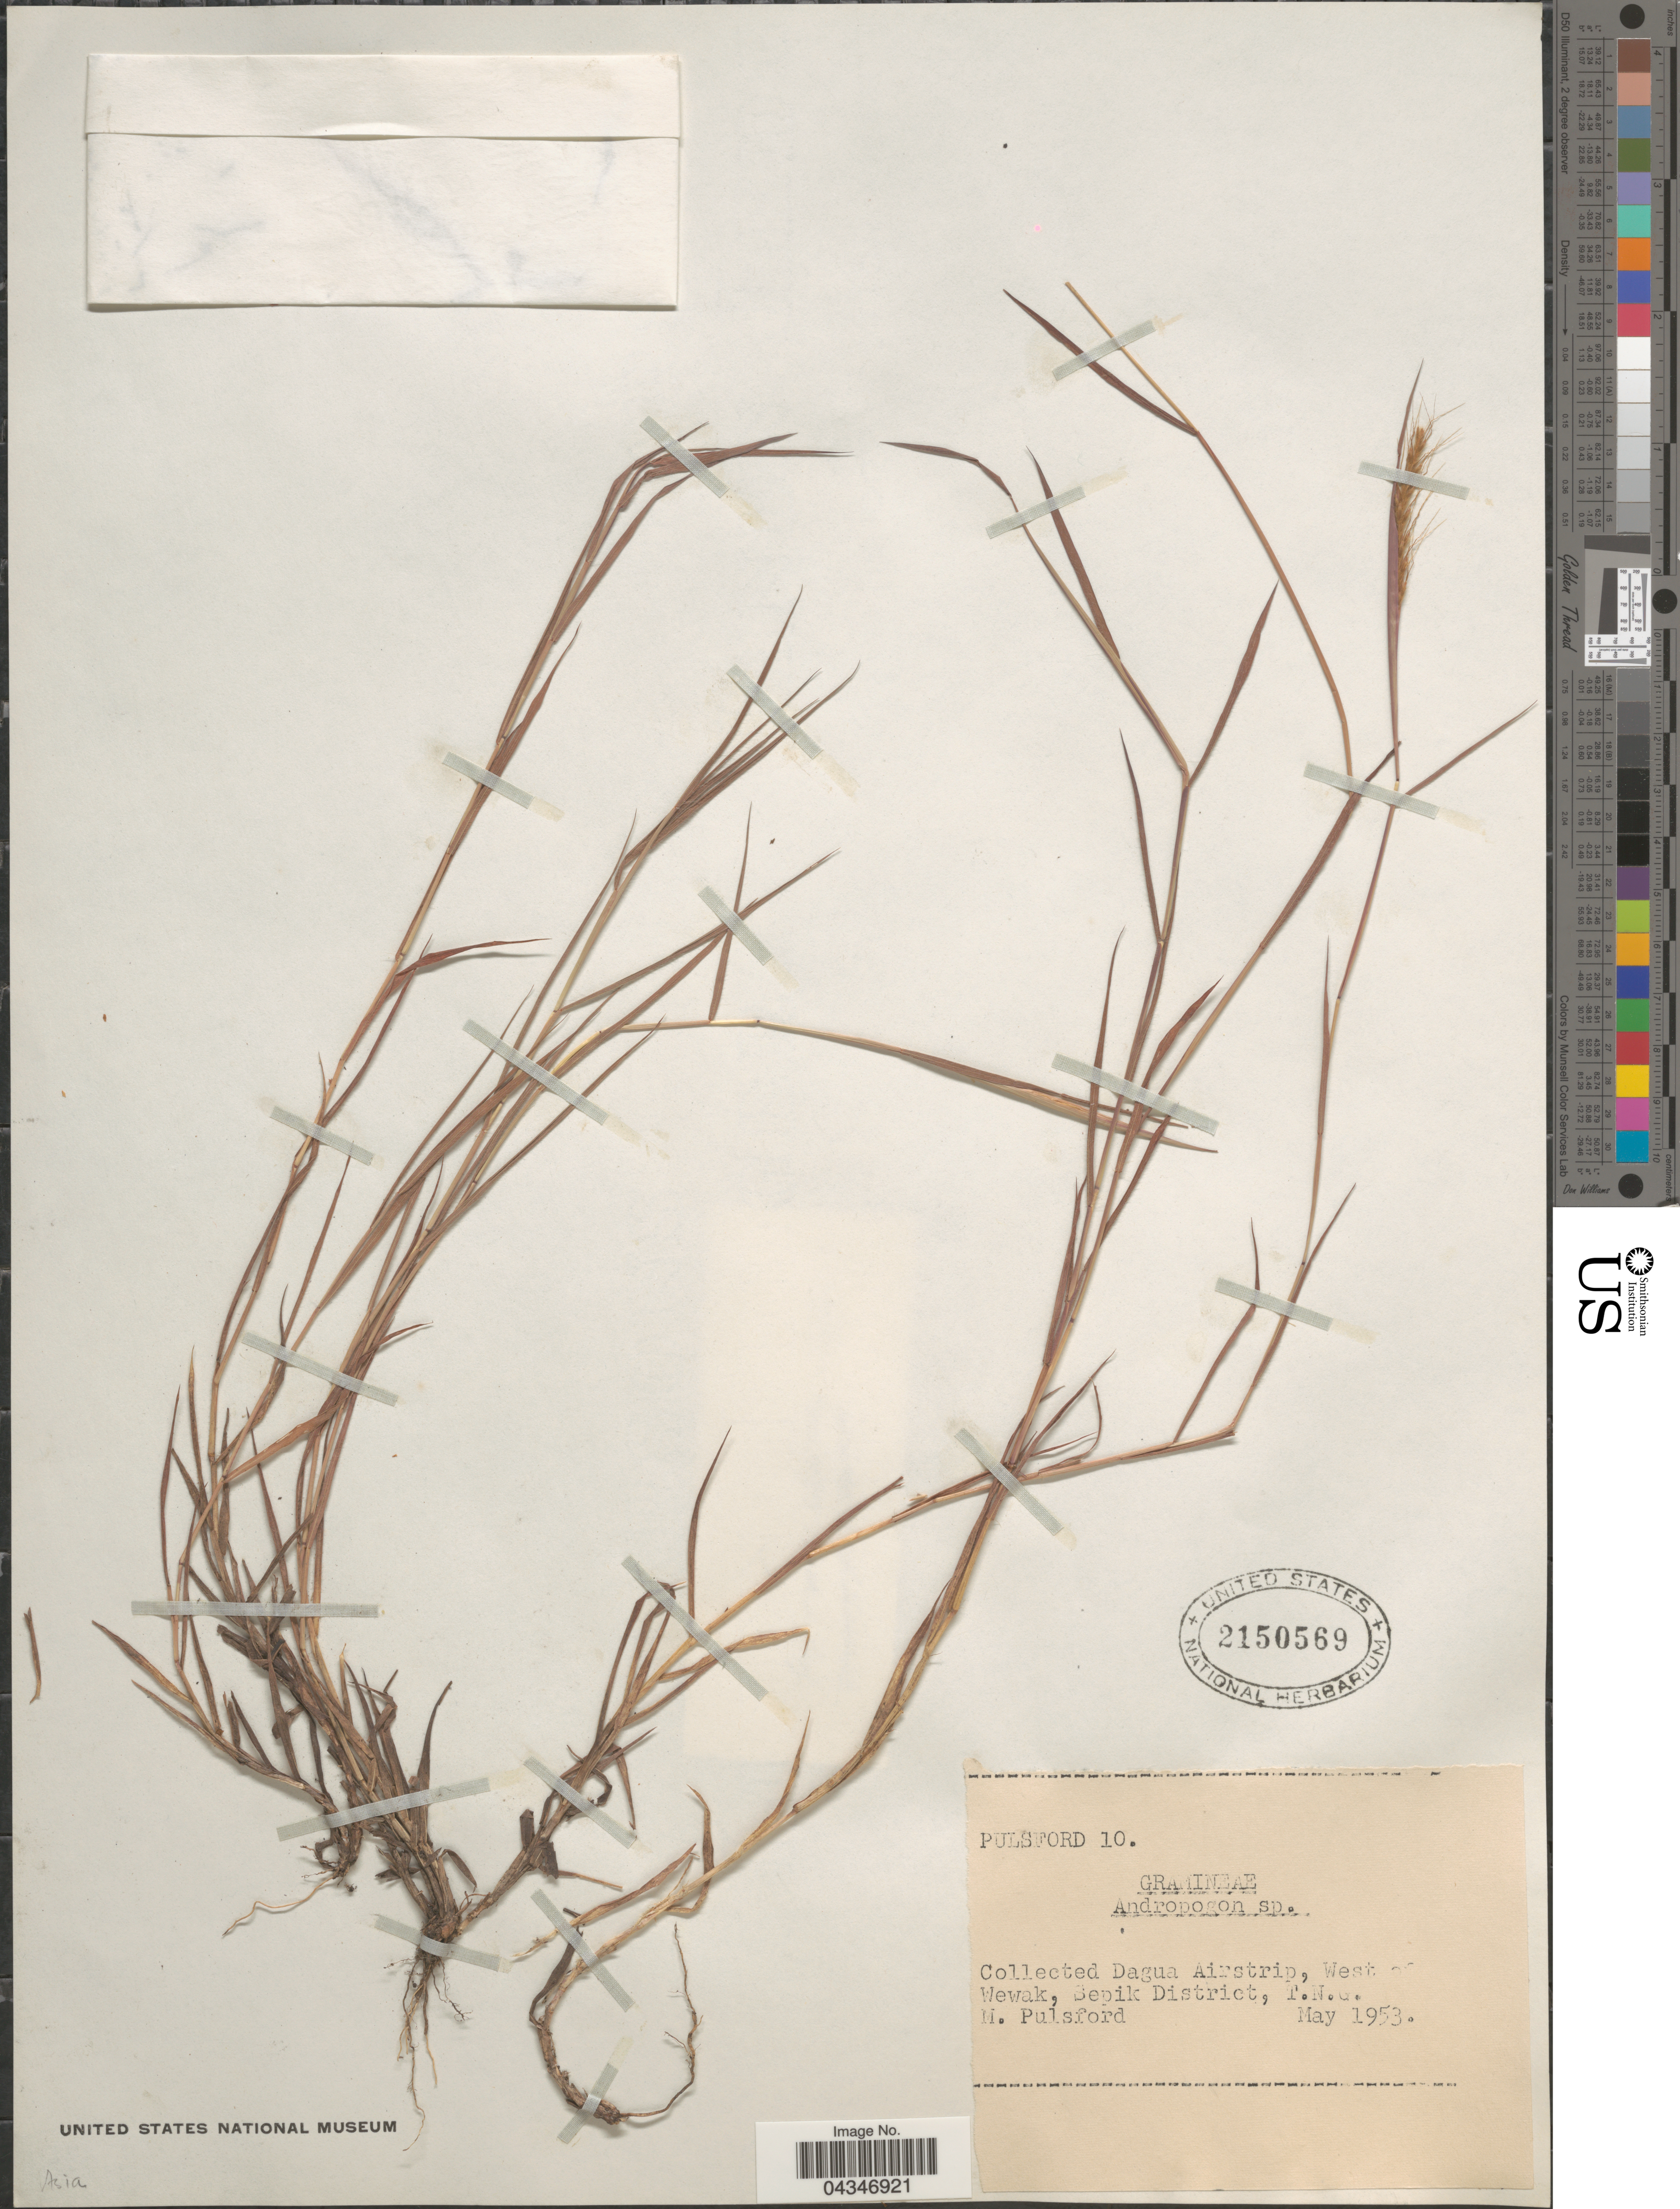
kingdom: Plantae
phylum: Tracheophyta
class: Liliopsida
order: Poales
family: Poaceae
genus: Andropogon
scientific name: Andropogon sp.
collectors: M. Pulsford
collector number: Pulsford 10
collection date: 1953-05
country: Papua New Guinea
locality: Dagua Airstrip, West Wewak, Sepik District, T. N.G.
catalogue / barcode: US 2150569